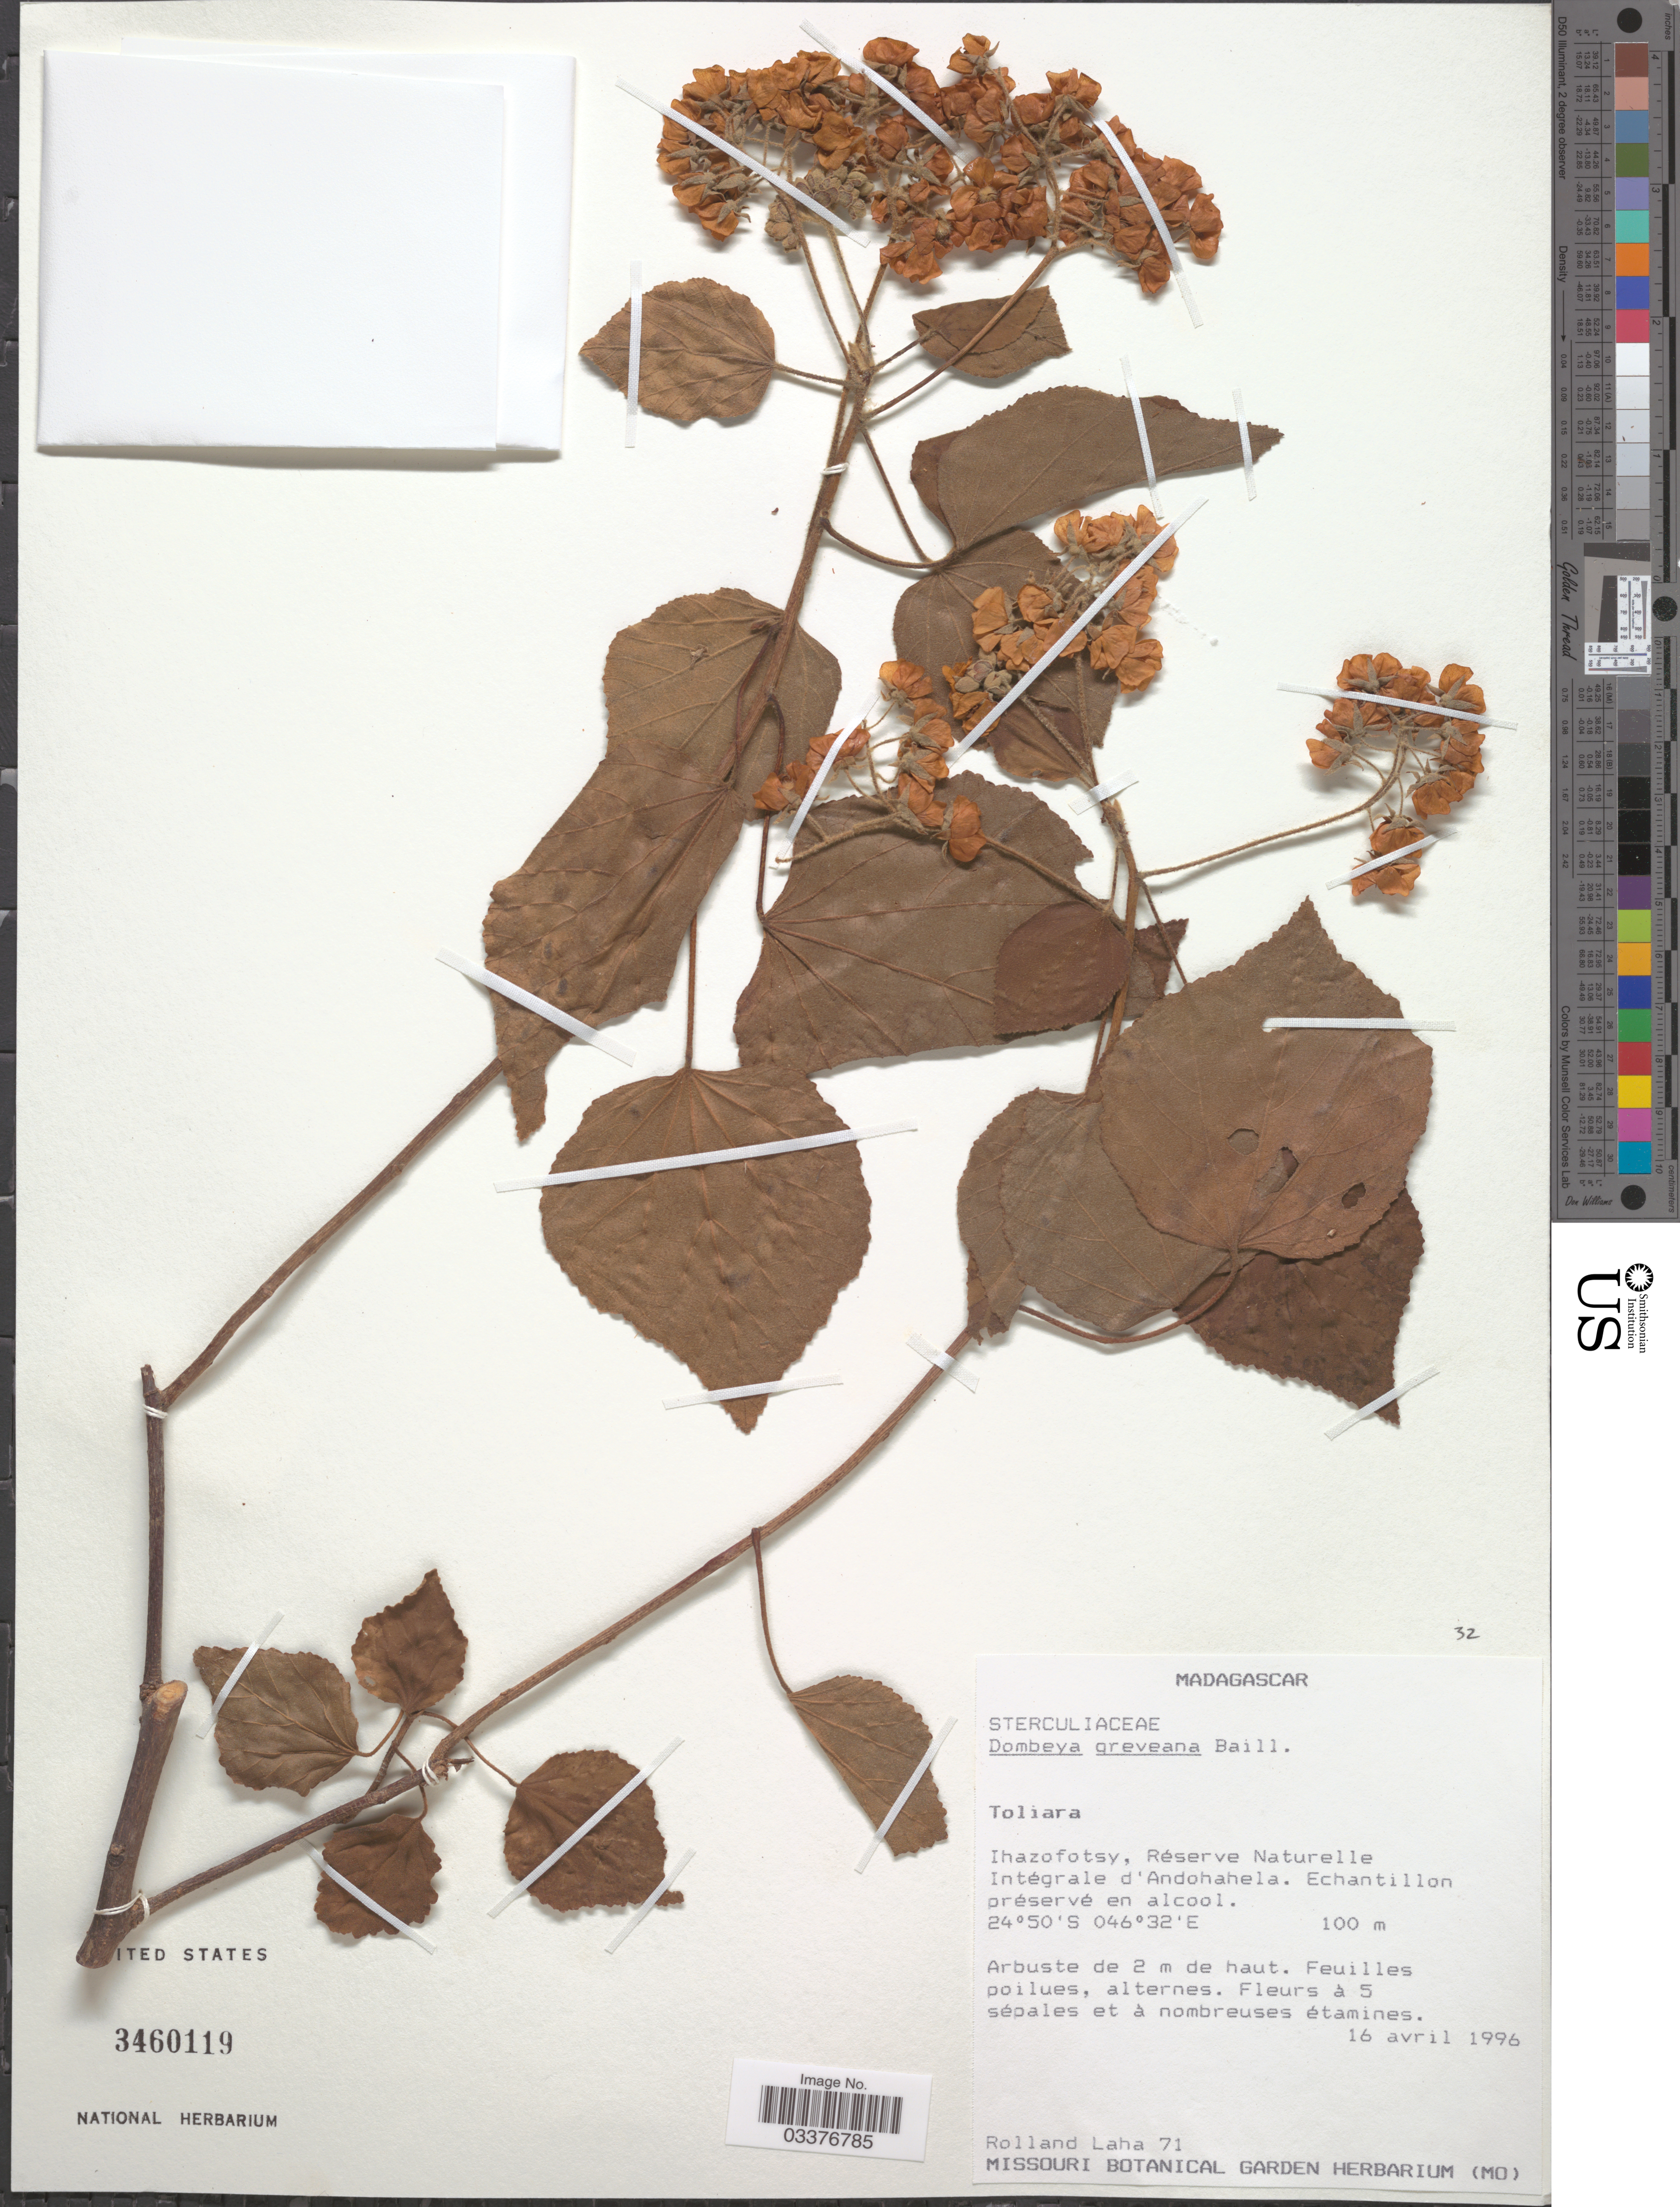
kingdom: Plantae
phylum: Tracheophyta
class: Magnoliopsida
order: Malvales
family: Malvaceae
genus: Dombeya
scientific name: Dombeya greveana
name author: Baill.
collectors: R. Laha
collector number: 71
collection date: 1996-04-16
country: Madagascar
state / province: Anosy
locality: Ihazofotsy, Réserve Naturelle Intégrale d'Andohahela.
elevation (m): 100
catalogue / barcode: US 3460119